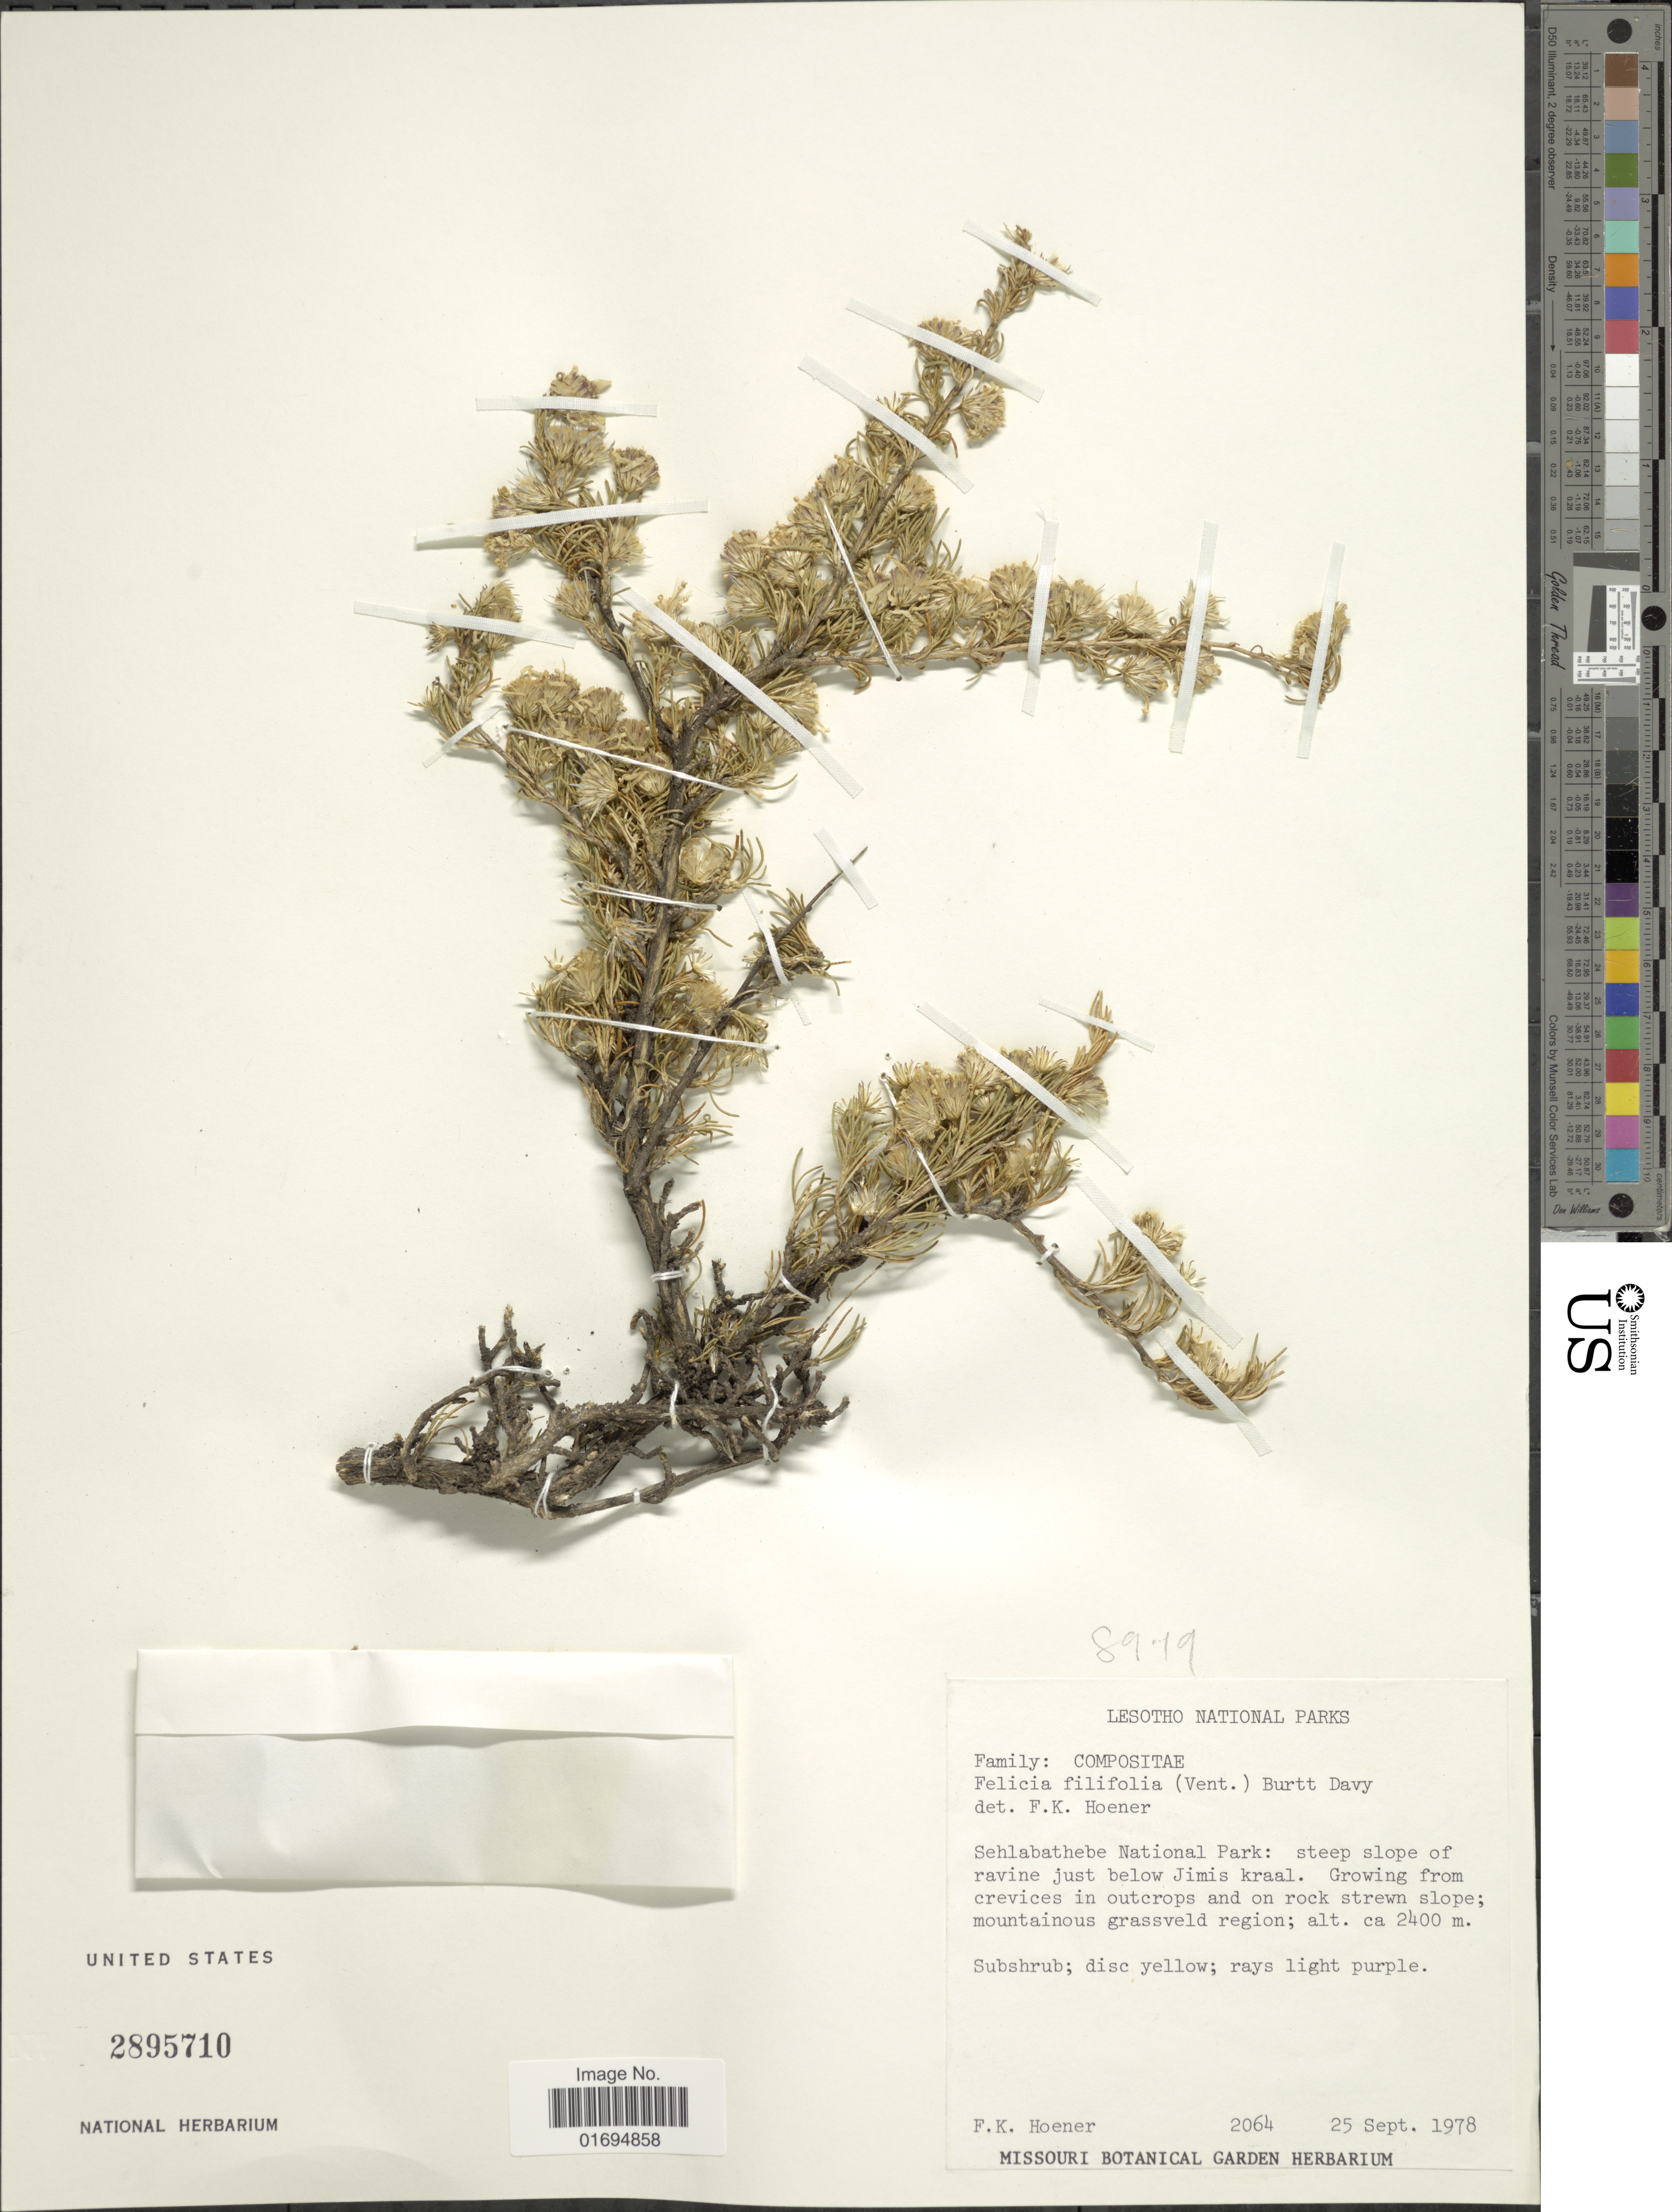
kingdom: Plantae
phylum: Tracheophyta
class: Magnoliopsida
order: Asterales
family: Asteraceae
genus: Felicia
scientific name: Felicia filifolia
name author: (Vent.) Burtt Davy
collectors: F. Hoener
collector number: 25064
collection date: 1978-09-25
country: Lesotho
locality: Sehlabathebe National Park: steep slope of ravine just below Jimis kraal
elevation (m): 2400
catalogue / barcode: US 2895710